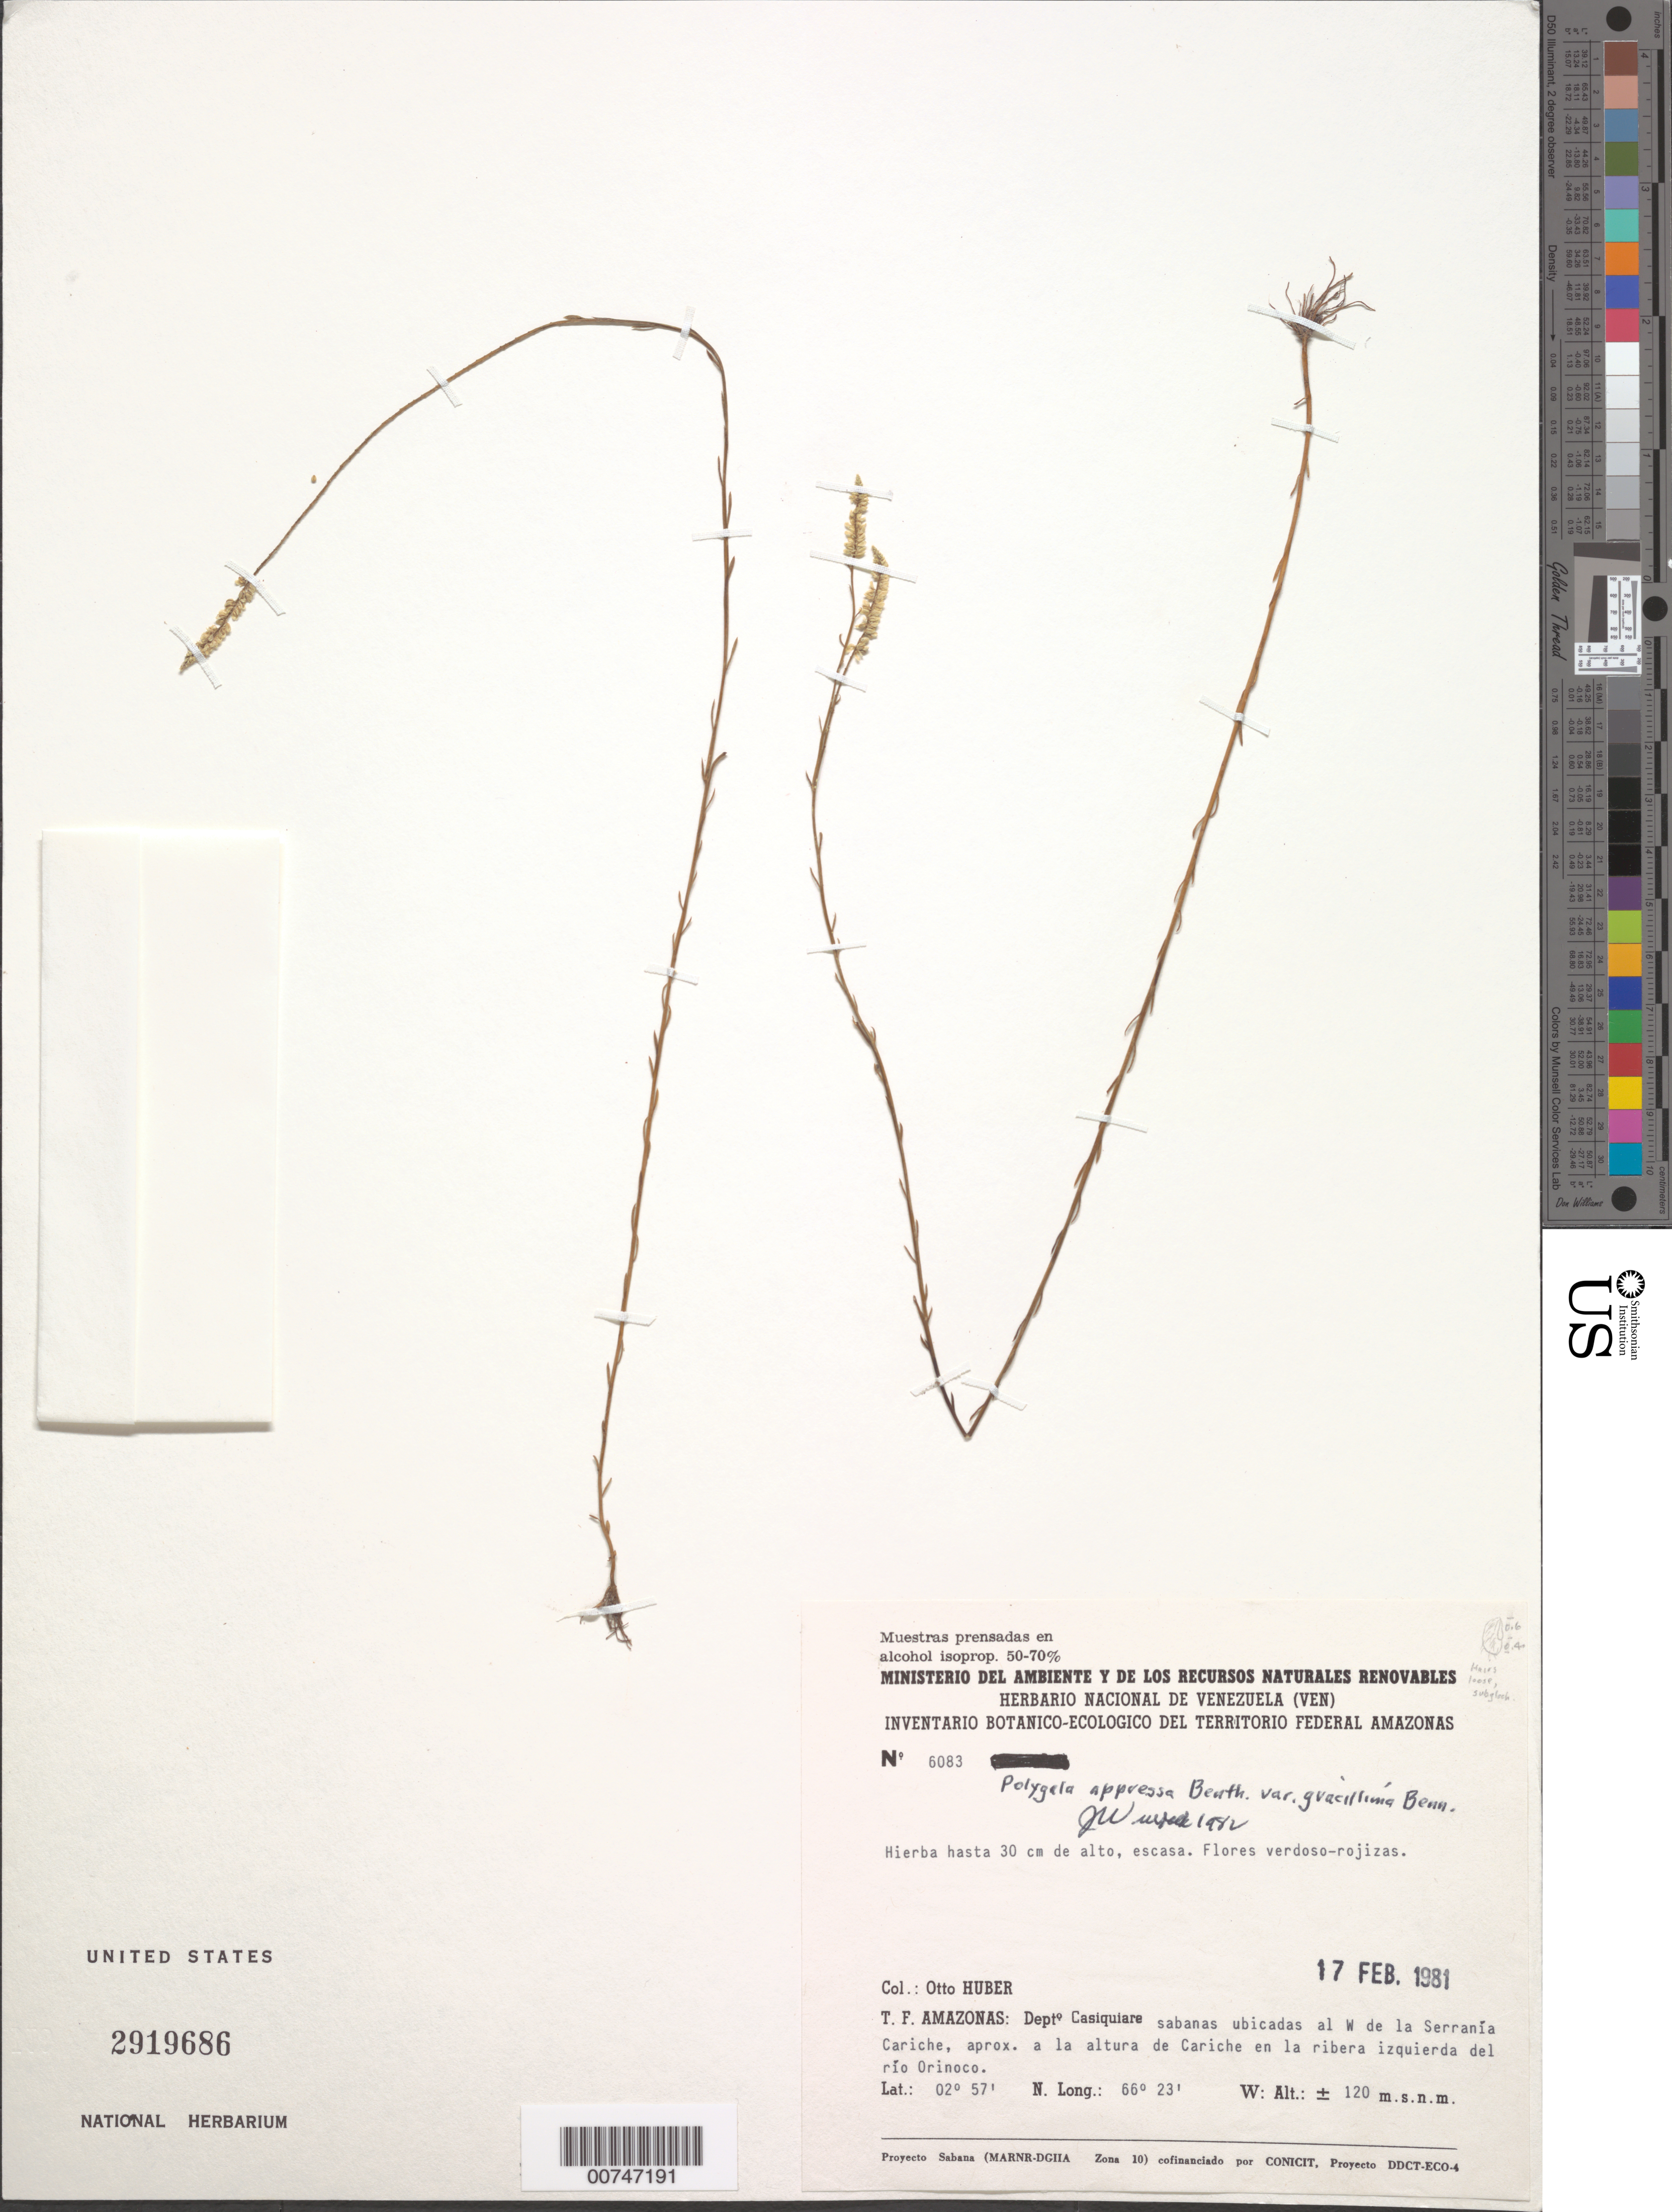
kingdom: Plantae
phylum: Tracheophyta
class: Magnoliopsida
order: Fabales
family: Polygalaceae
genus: Polygala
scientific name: Polygala appressa var. gracillima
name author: (S. Watson) A.W. Benn.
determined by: Wurdack, John J., (US), US (UNITED STATES)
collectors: O. Huber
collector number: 6083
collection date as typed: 17-Feb-81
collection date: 1981-02-17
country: Venezuela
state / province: Amazonas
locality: Serrania Cariche, al W, aprox a la altura de Cariche en la ribera izquierda del Río Orinoco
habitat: Savanna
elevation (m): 120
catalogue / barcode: US 2919686